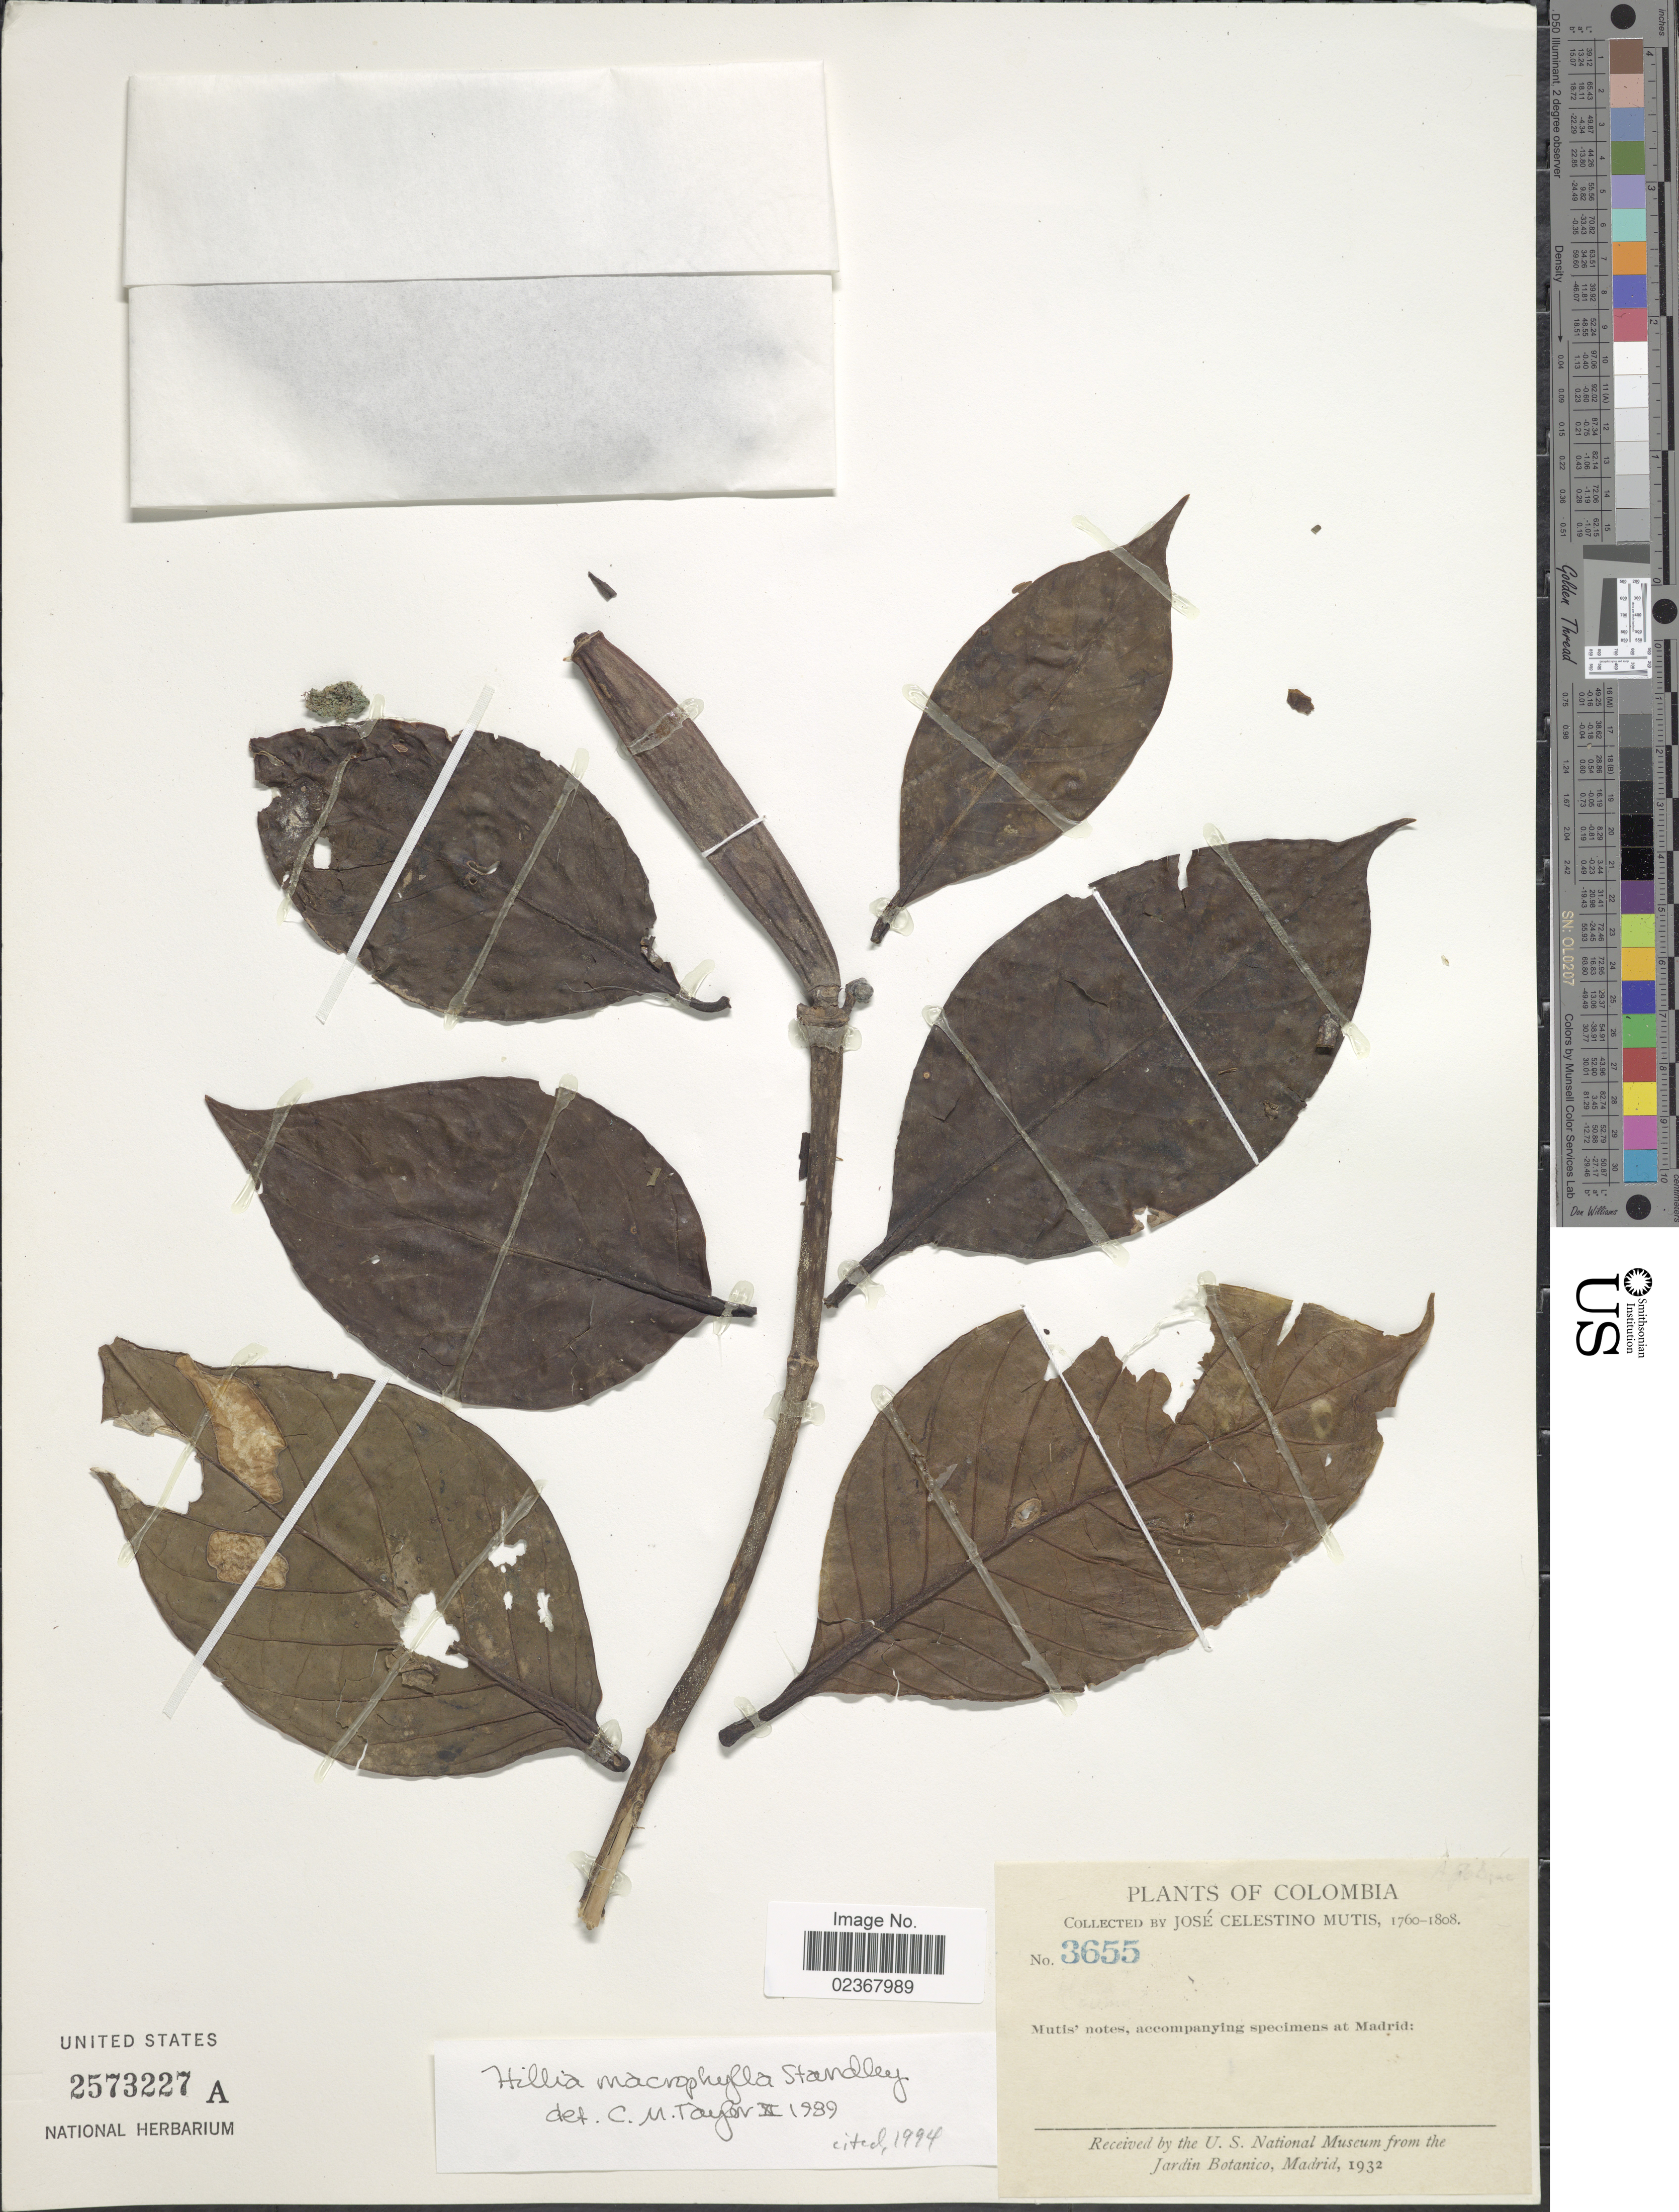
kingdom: Plantae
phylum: Tracheophyta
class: Magnoliopsida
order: Gentianales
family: Rubiaceae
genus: Hillia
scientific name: Hillia macrophylla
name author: Standl.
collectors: J. C. B. Mutis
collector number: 3655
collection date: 1760/1808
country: Colombia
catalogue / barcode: US 2573227A